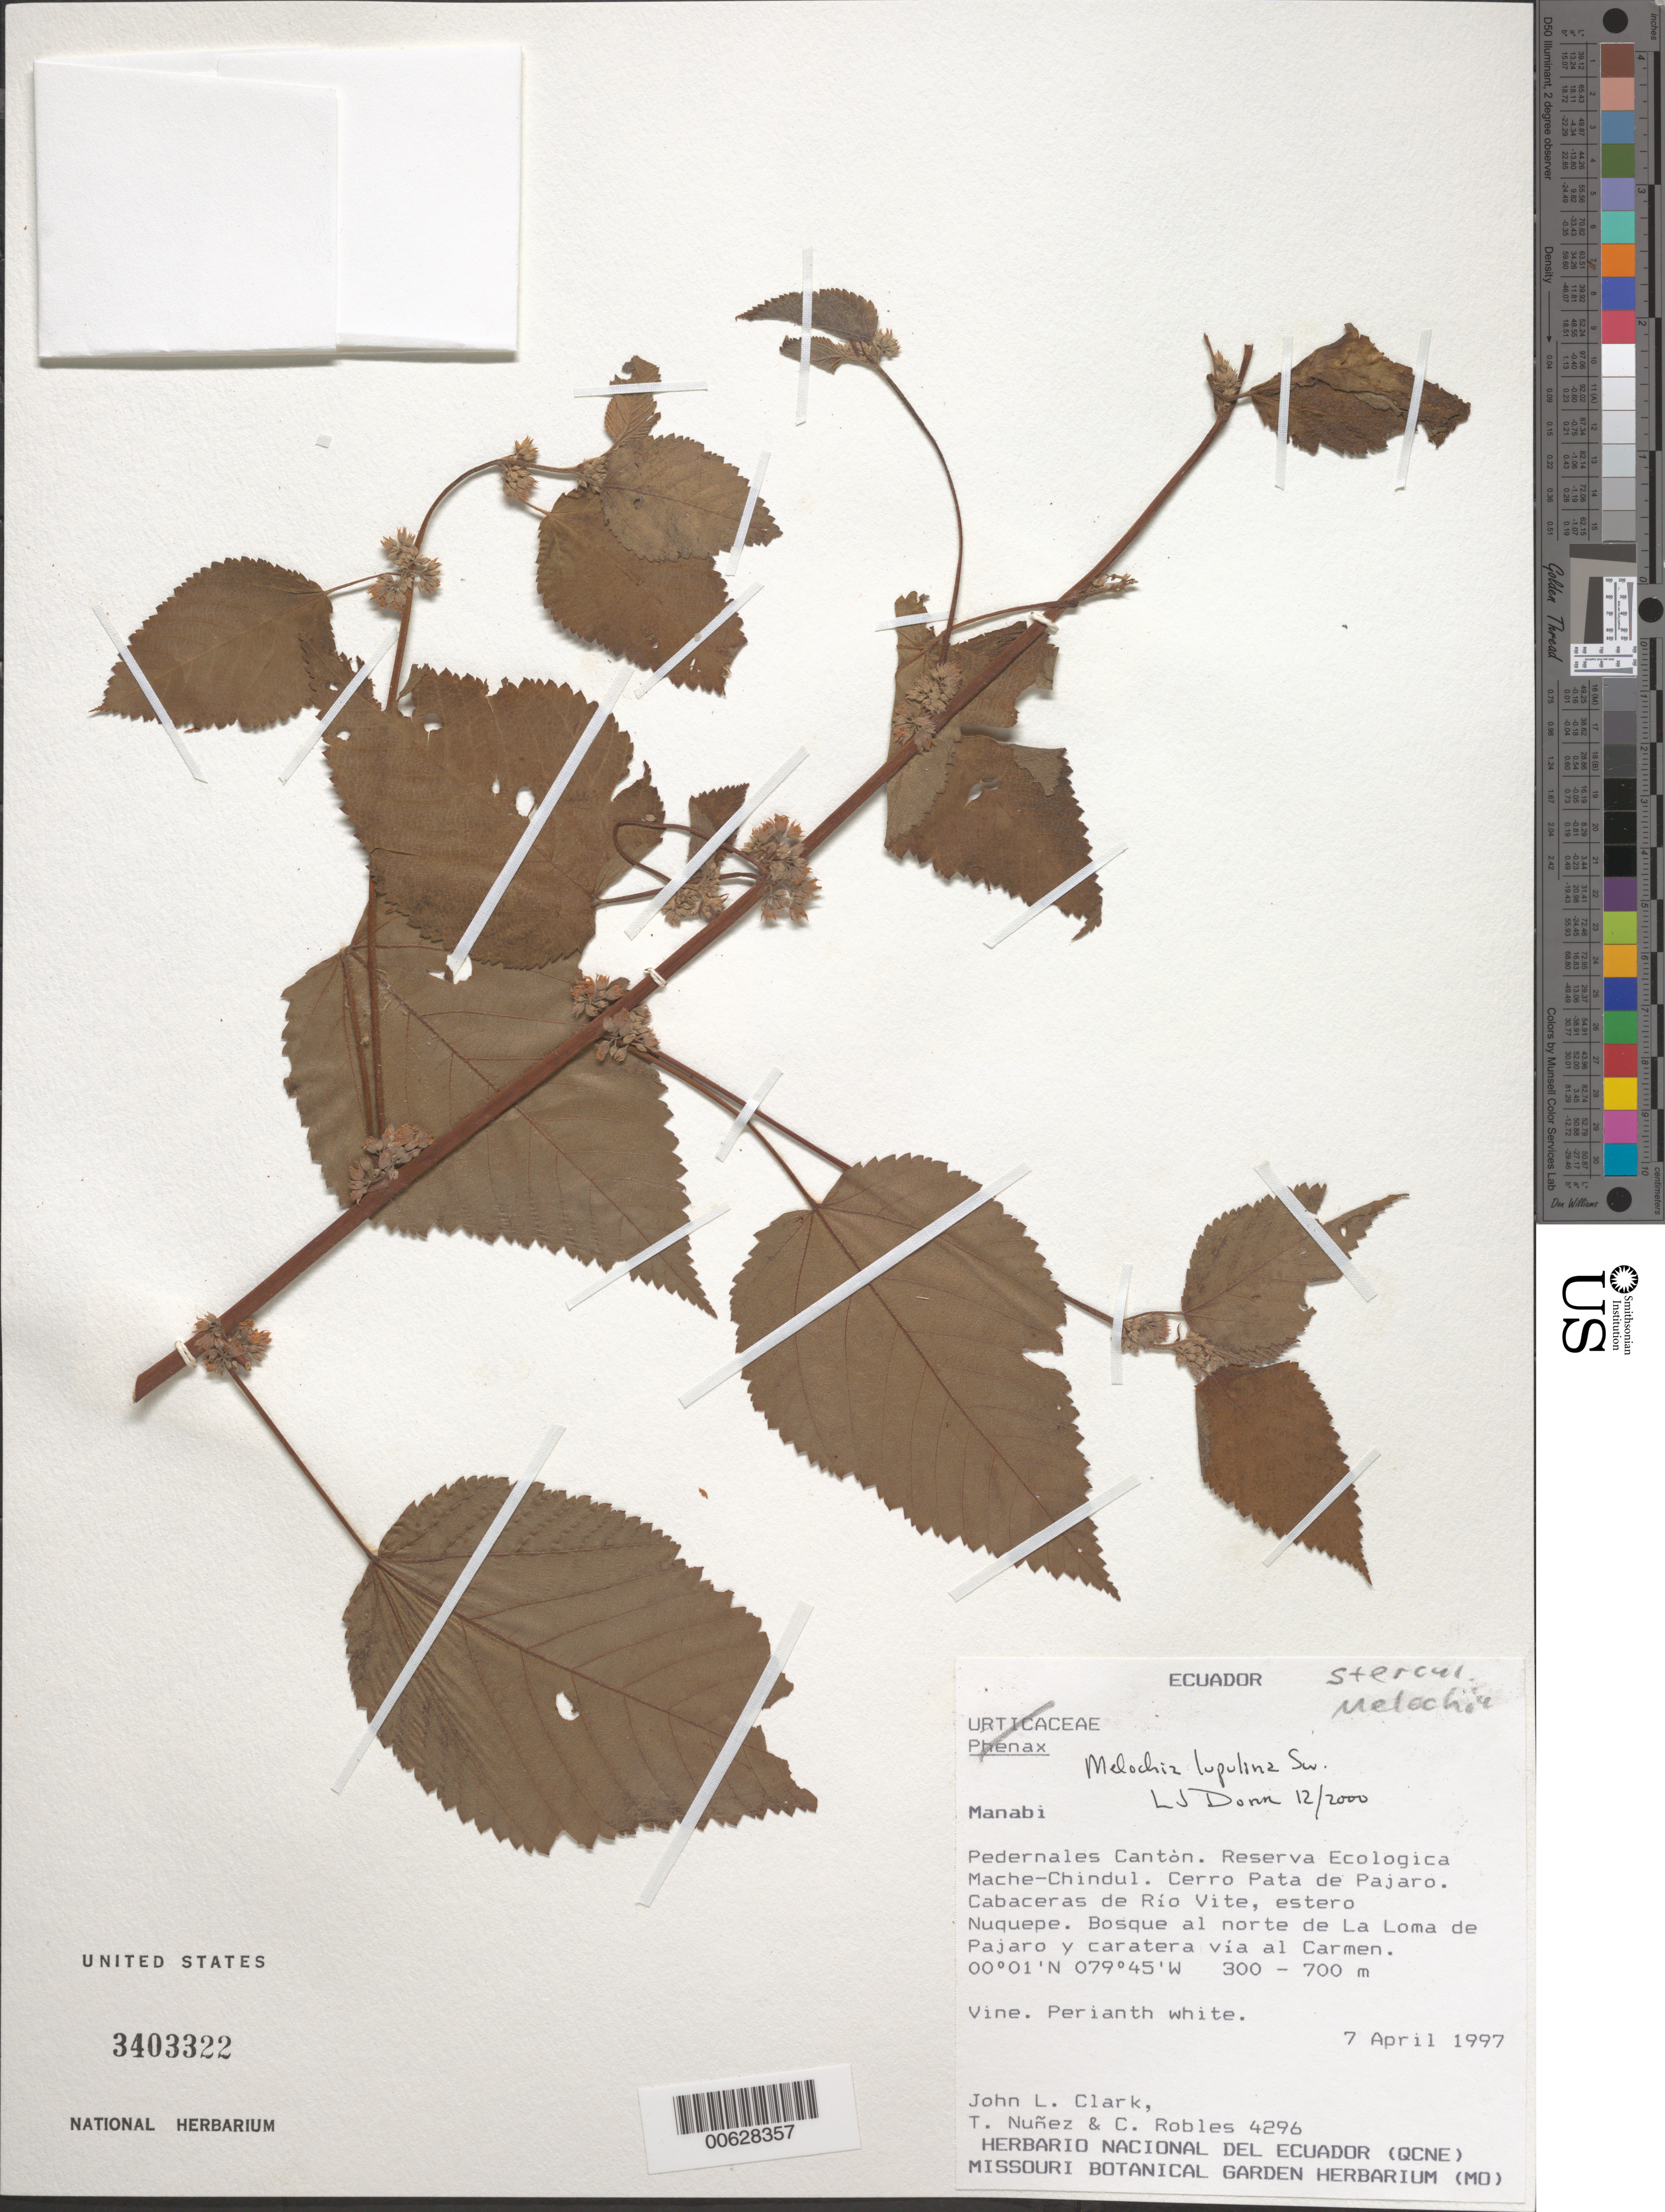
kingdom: Plantae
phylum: Tracheophyta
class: Magnoliopsida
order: Malvales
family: Malvaceae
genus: Melochia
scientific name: Melochia lupulina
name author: Sw.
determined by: Dorr, L. J., (BOT), Smithsonian Institution - National Museum of Natural History (UNITED STATES)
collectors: J. L. Clark, T. Núñez & C. Robles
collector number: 4296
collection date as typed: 07 Apr 1997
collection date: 1997-04-07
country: Ecuador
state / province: Manabí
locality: Pedernales Cantón, Reserva Ecologica Mache-Chindul.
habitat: Bosque.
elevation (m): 300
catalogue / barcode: US 3403322